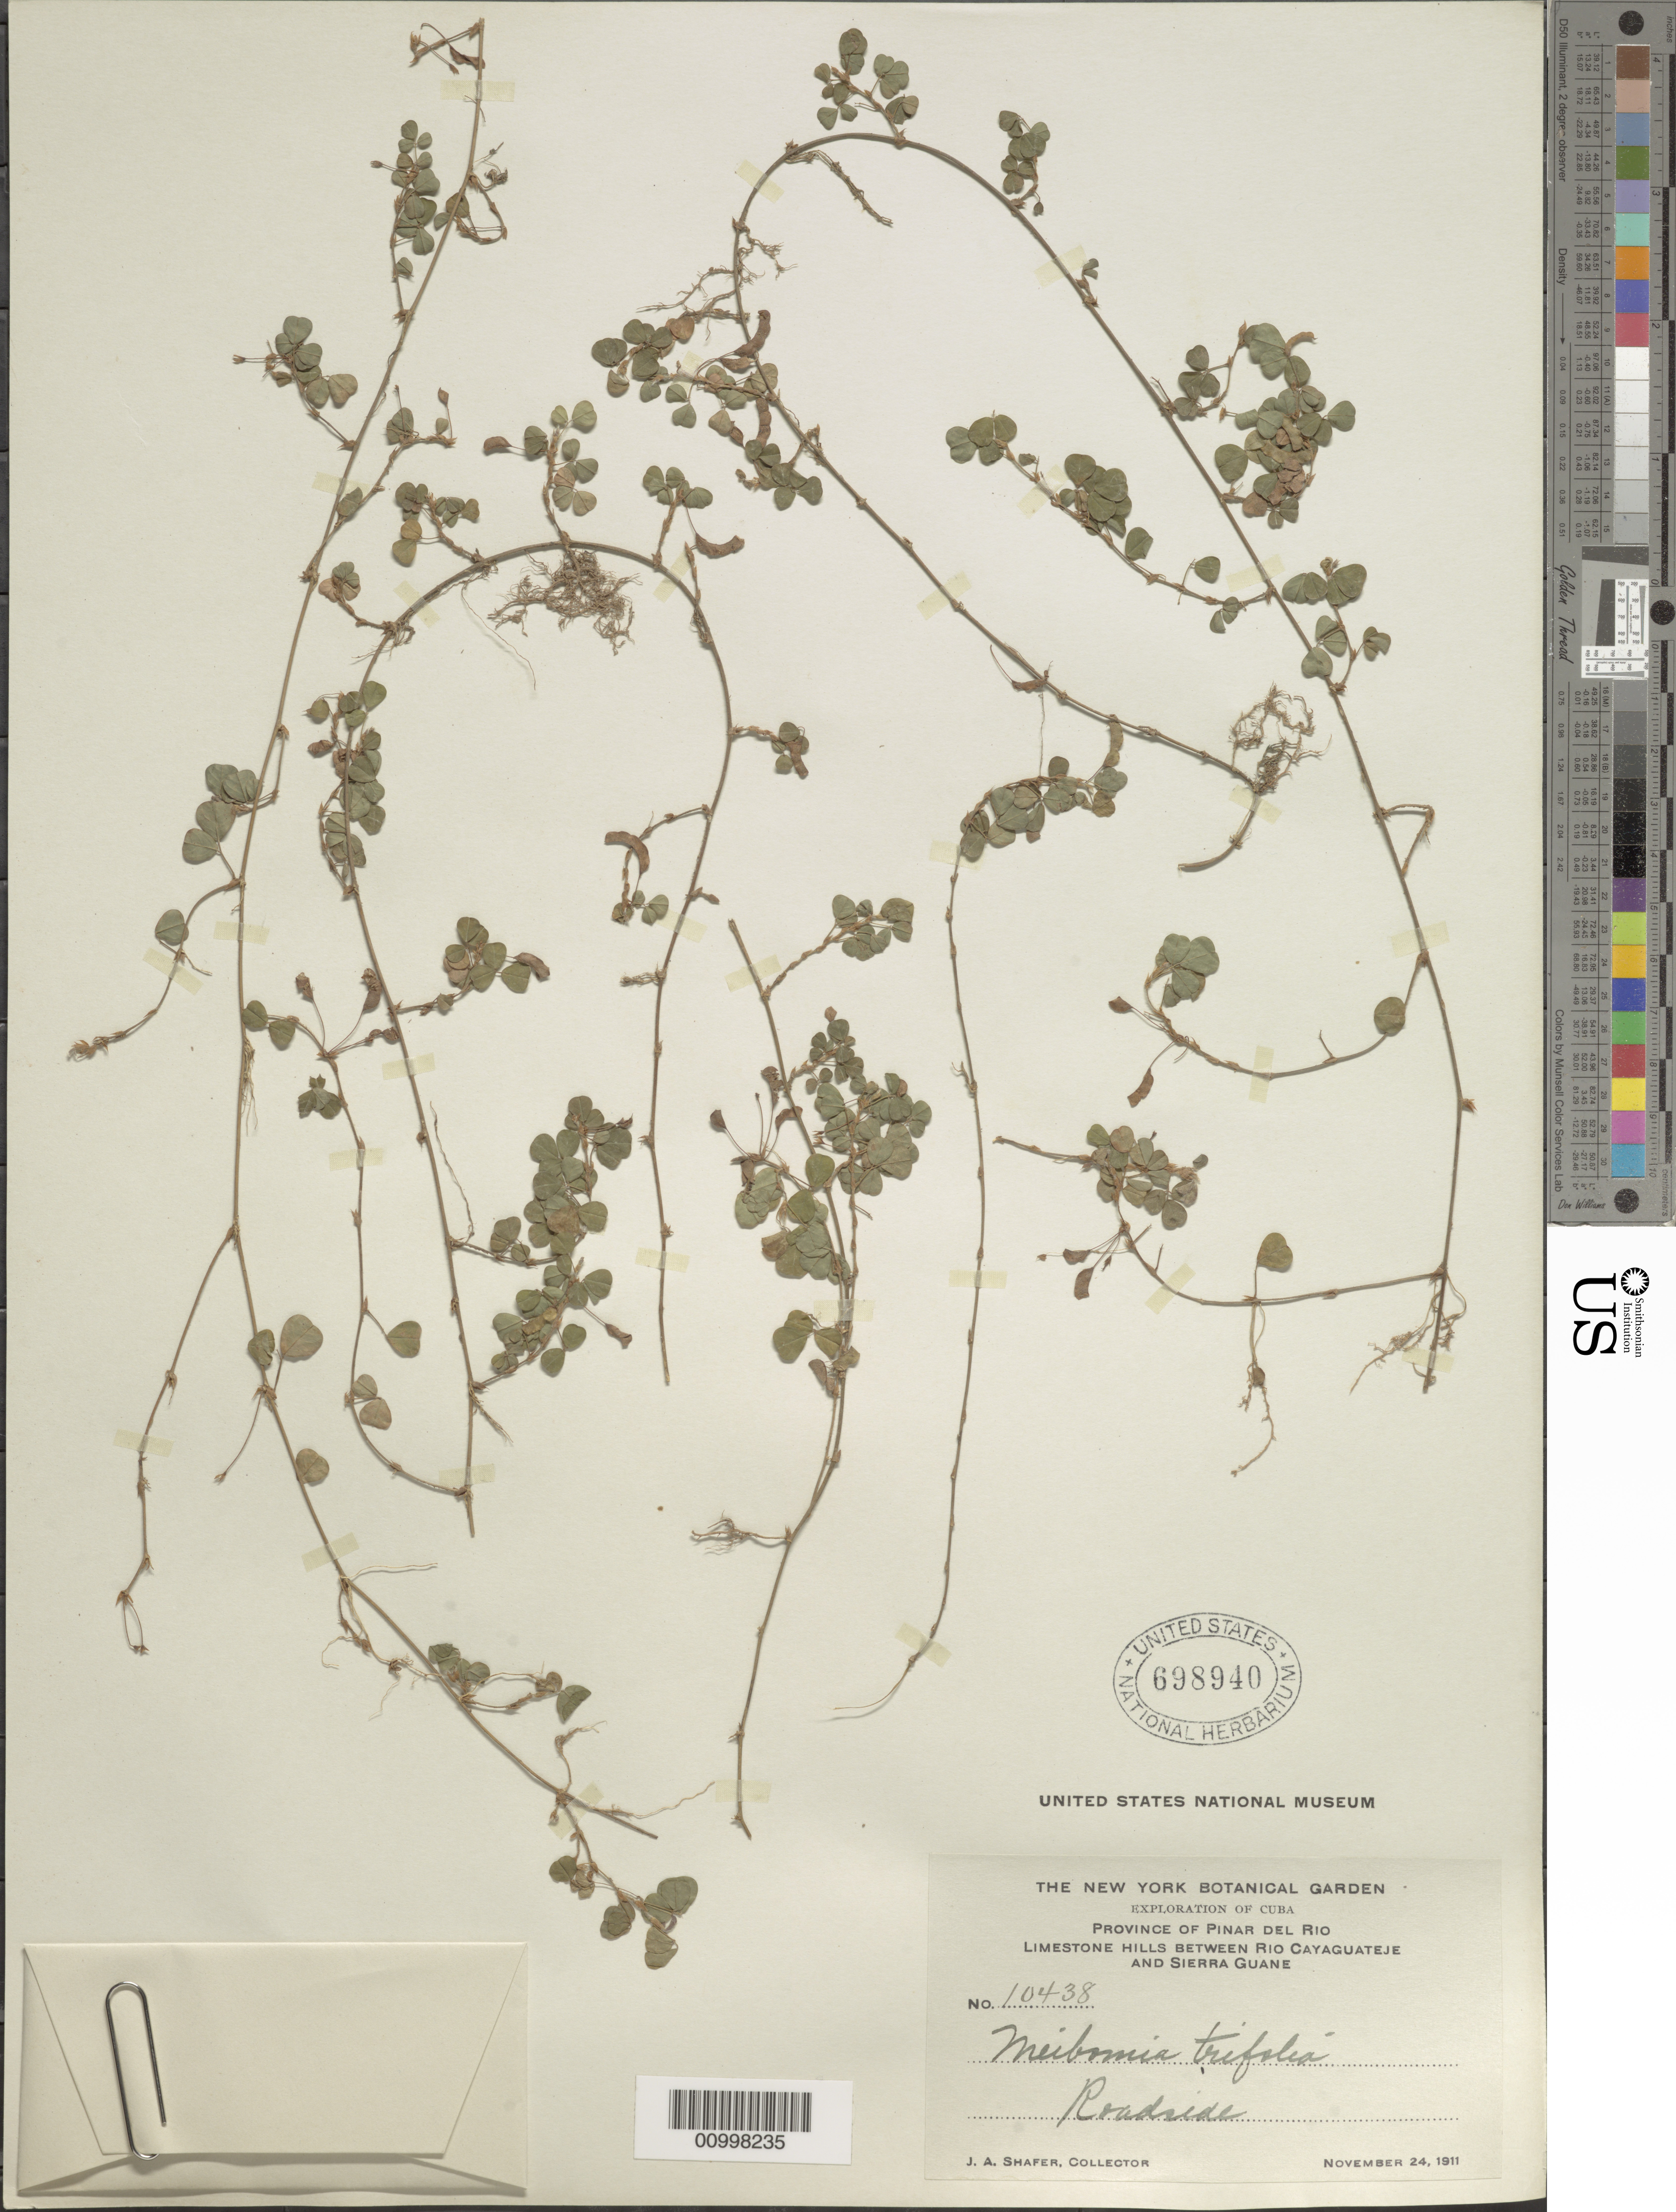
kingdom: Plantae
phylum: Tracheophyta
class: Magnoliopsida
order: Fabales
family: Fabaceae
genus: Grona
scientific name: Grona triflora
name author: (L.) H. Ohashi & K. Ohashi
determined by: Strong, Mark T., (BOT), Smithsonian Institution - National Museum of Natural History (UNITED STATES)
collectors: J. A. Shafer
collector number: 10438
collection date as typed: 24 Nov 1911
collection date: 1911-11-24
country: Cuba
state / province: Pinar del Rio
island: Cuba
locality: Limestone hills between Rio Cayaguateje and Sierra Guane, roadside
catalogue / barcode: US 698940